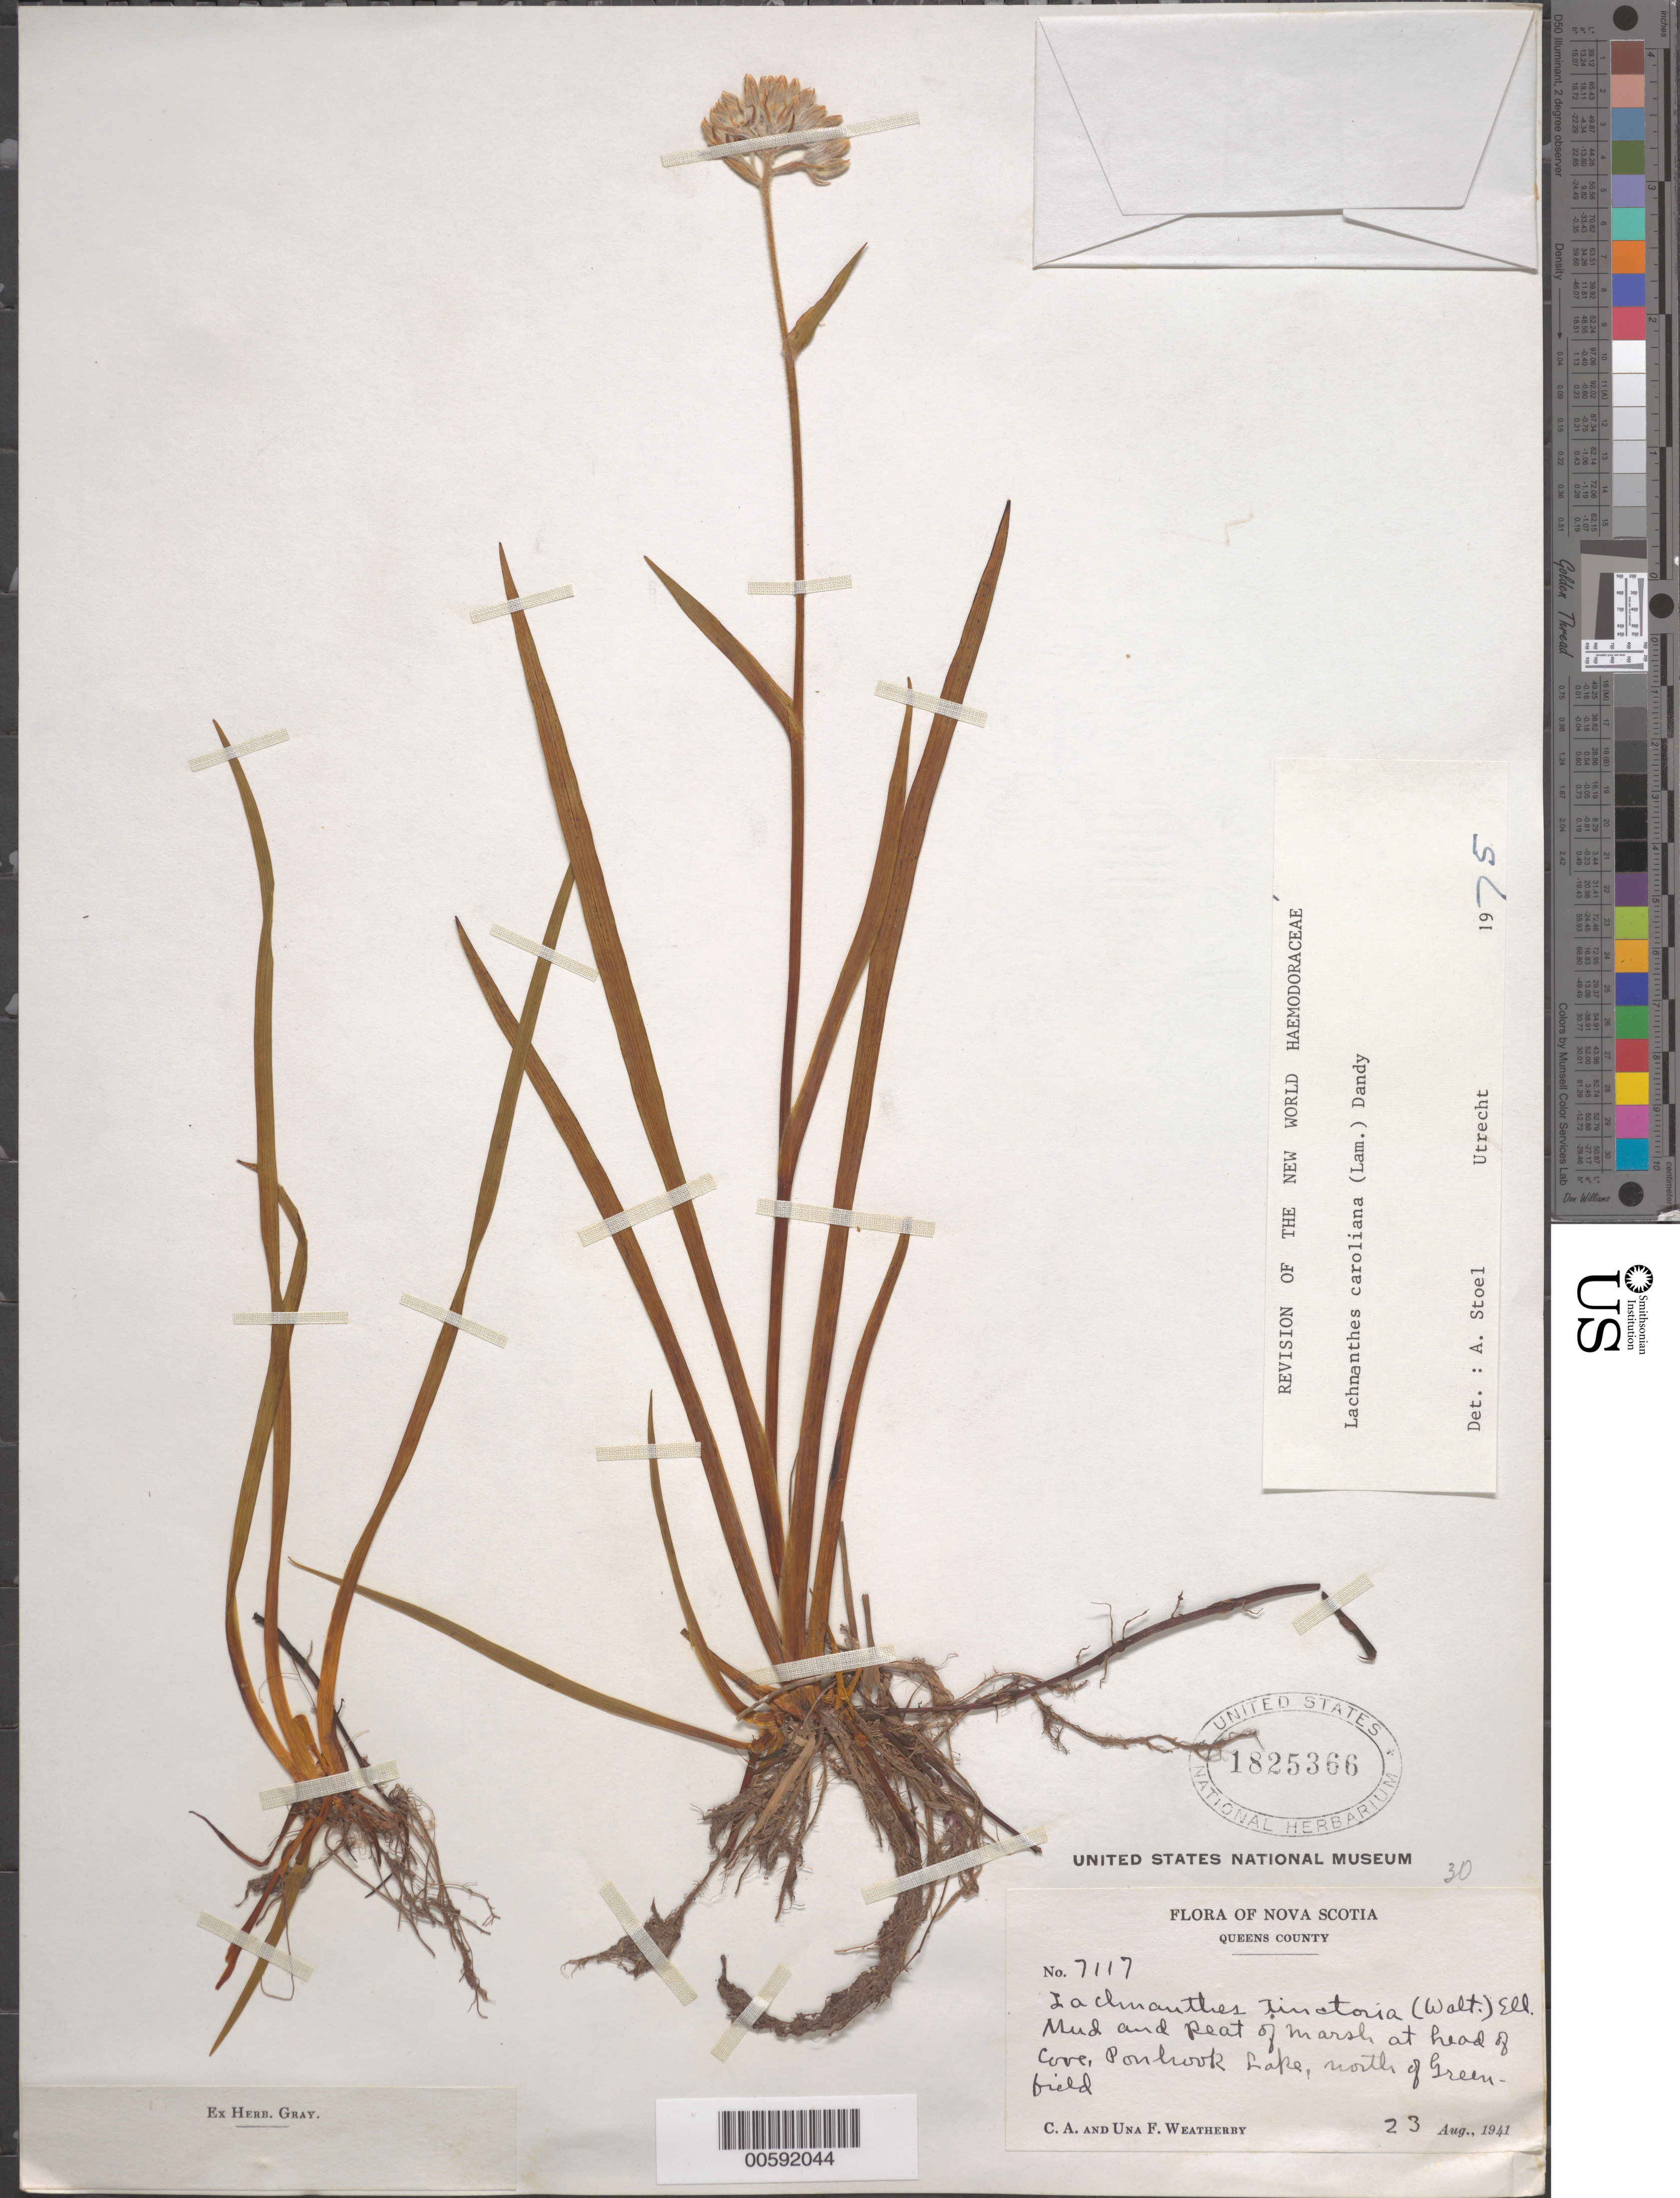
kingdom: Plantae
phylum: Tracheophyta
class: Liliopsida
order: Commelinales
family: Haemodoraceae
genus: Lachnanthes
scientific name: Lachnanthes caroliniana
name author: (Lam.) Dandy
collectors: C. A. Weatherby & U. L. Weatherby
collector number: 7117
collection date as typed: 23 Aug 1941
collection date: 1941-08-23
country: Canada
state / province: Nova Scotia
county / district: Queens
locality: Head of Cove, Ponhook Lake, N of Greenfield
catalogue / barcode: US 1825366